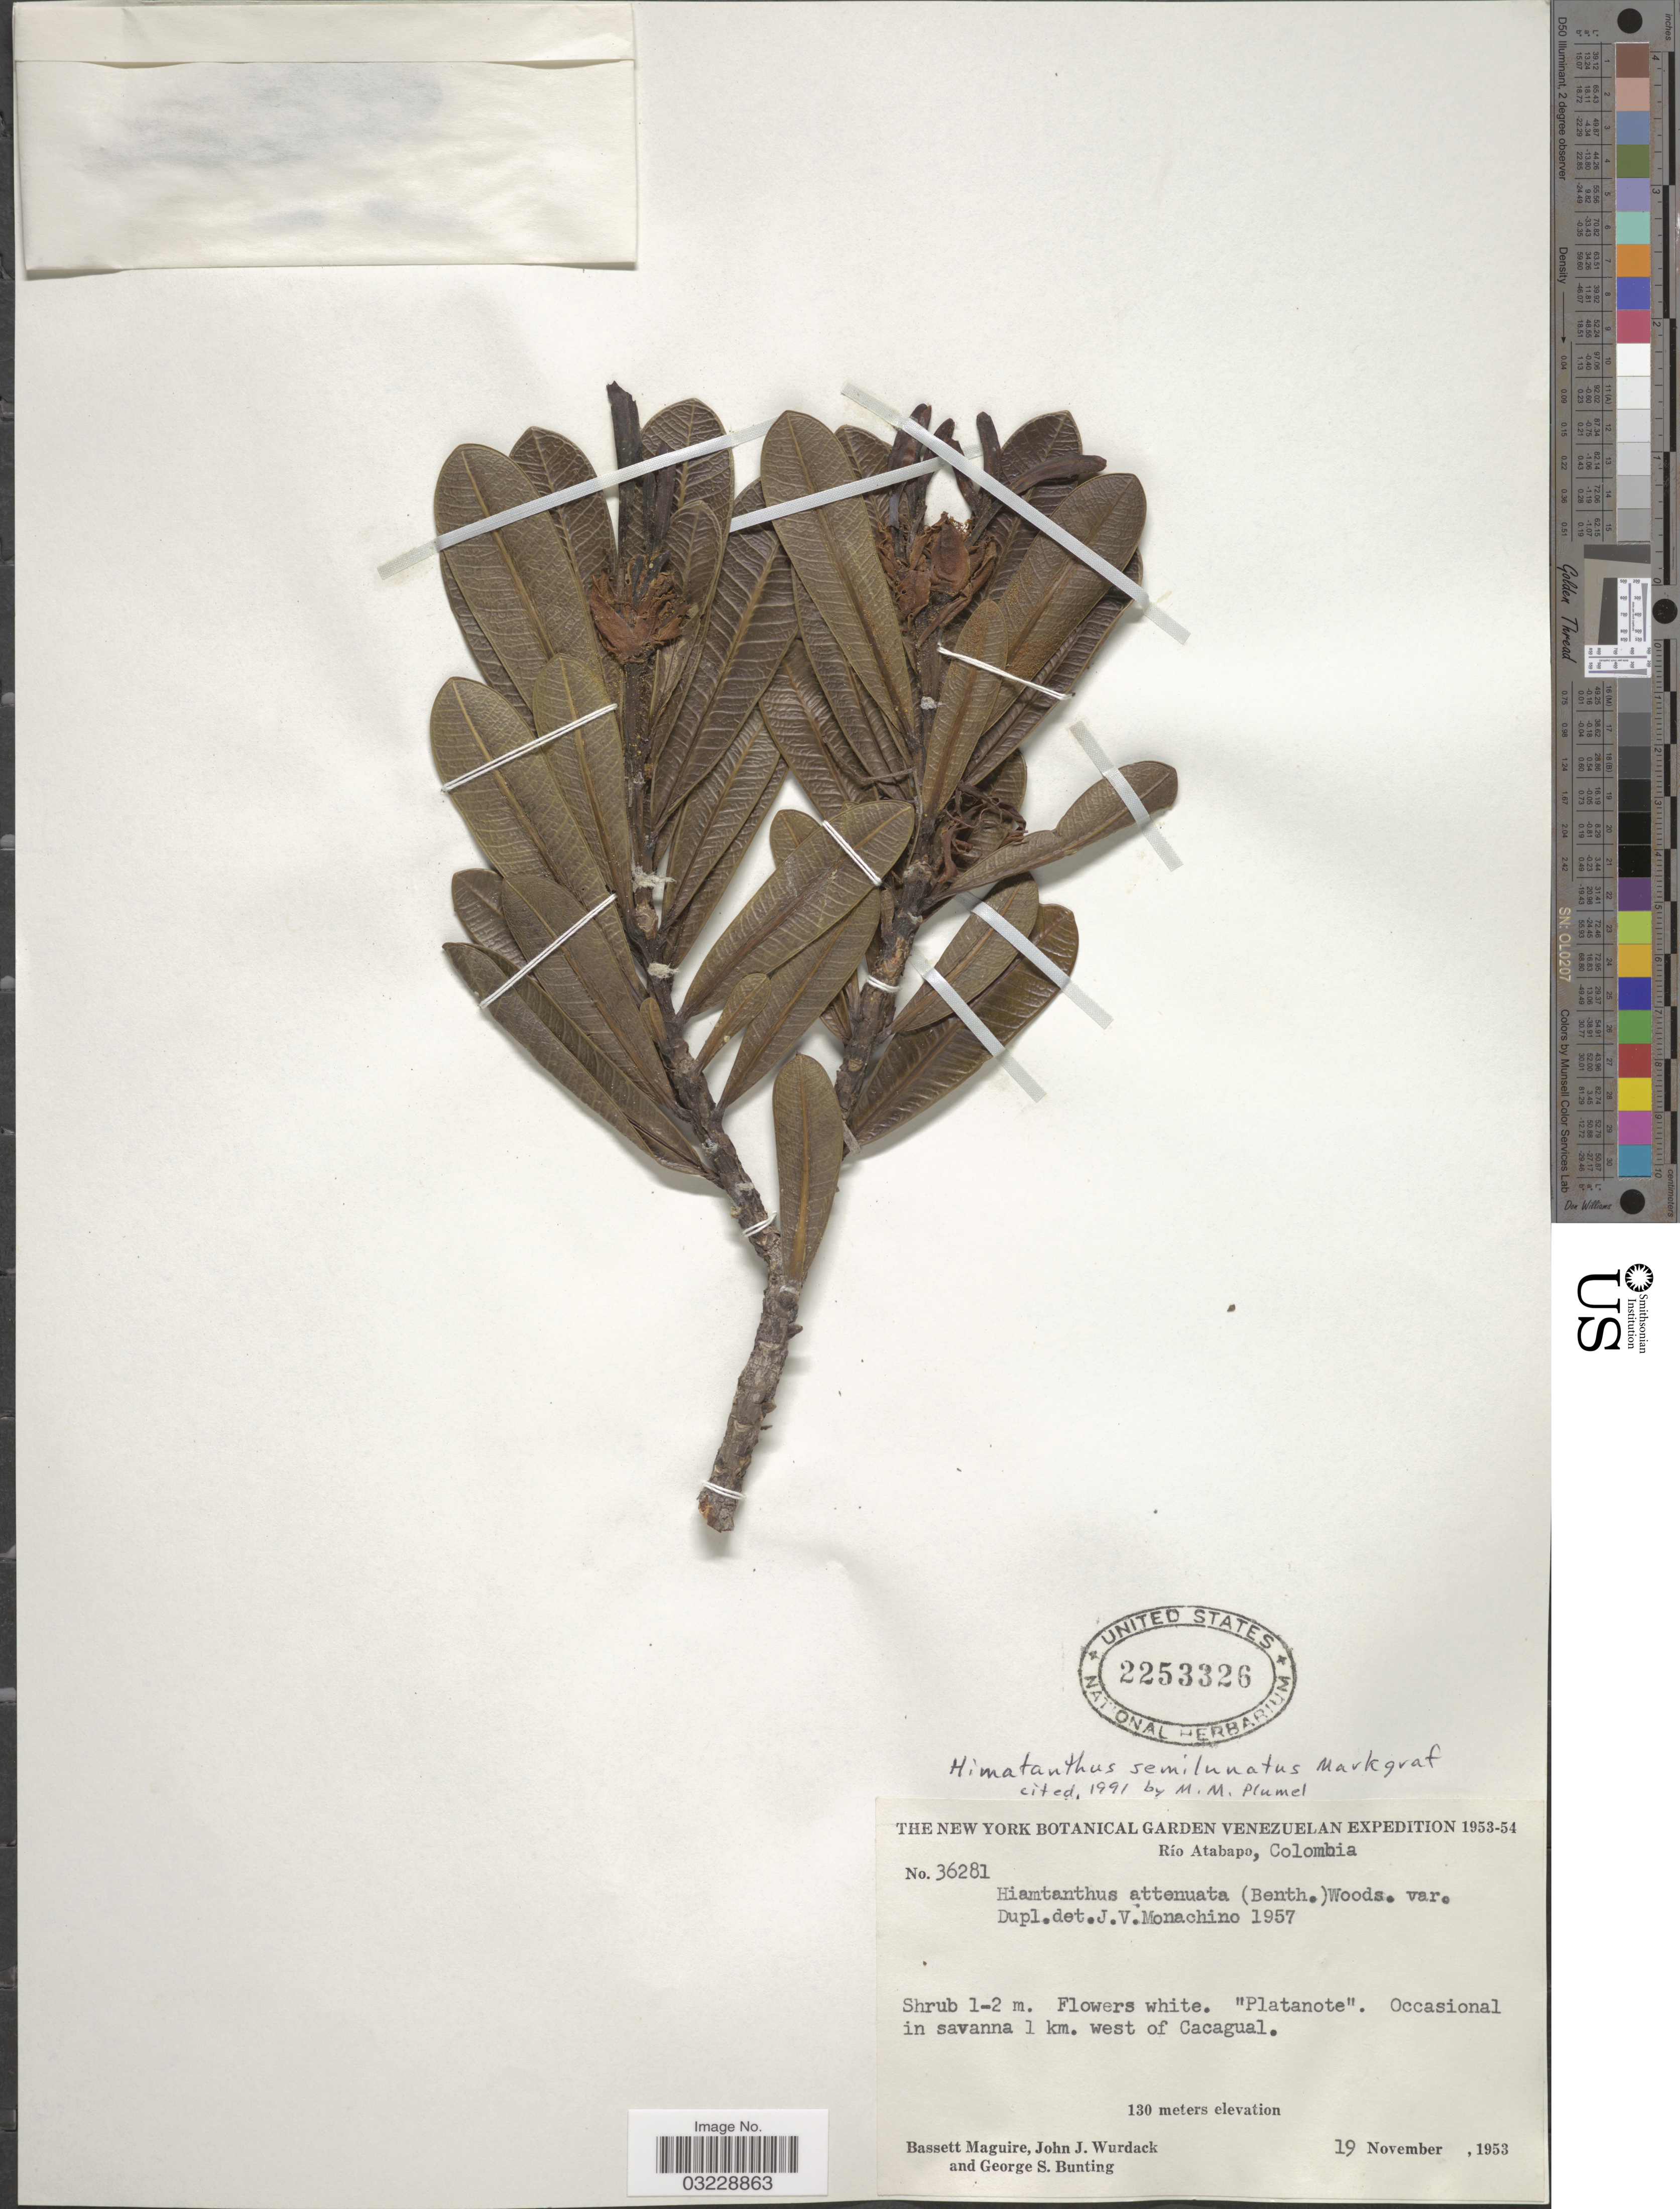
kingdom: Plantae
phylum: Tracheophyta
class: Magnoliopsida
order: Gentianales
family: Apocynaceae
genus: Himatanthus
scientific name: Himatanthus semilunatus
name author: Markgr.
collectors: B. Maguire, J. J. Wurdack & G. S. Bunting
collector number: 36281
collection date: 1953-11-19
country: Colombia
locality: Río Atabapo. Occasional in savanna 1 km. west of Cacagual.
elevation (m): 130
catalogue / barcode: US 2253326